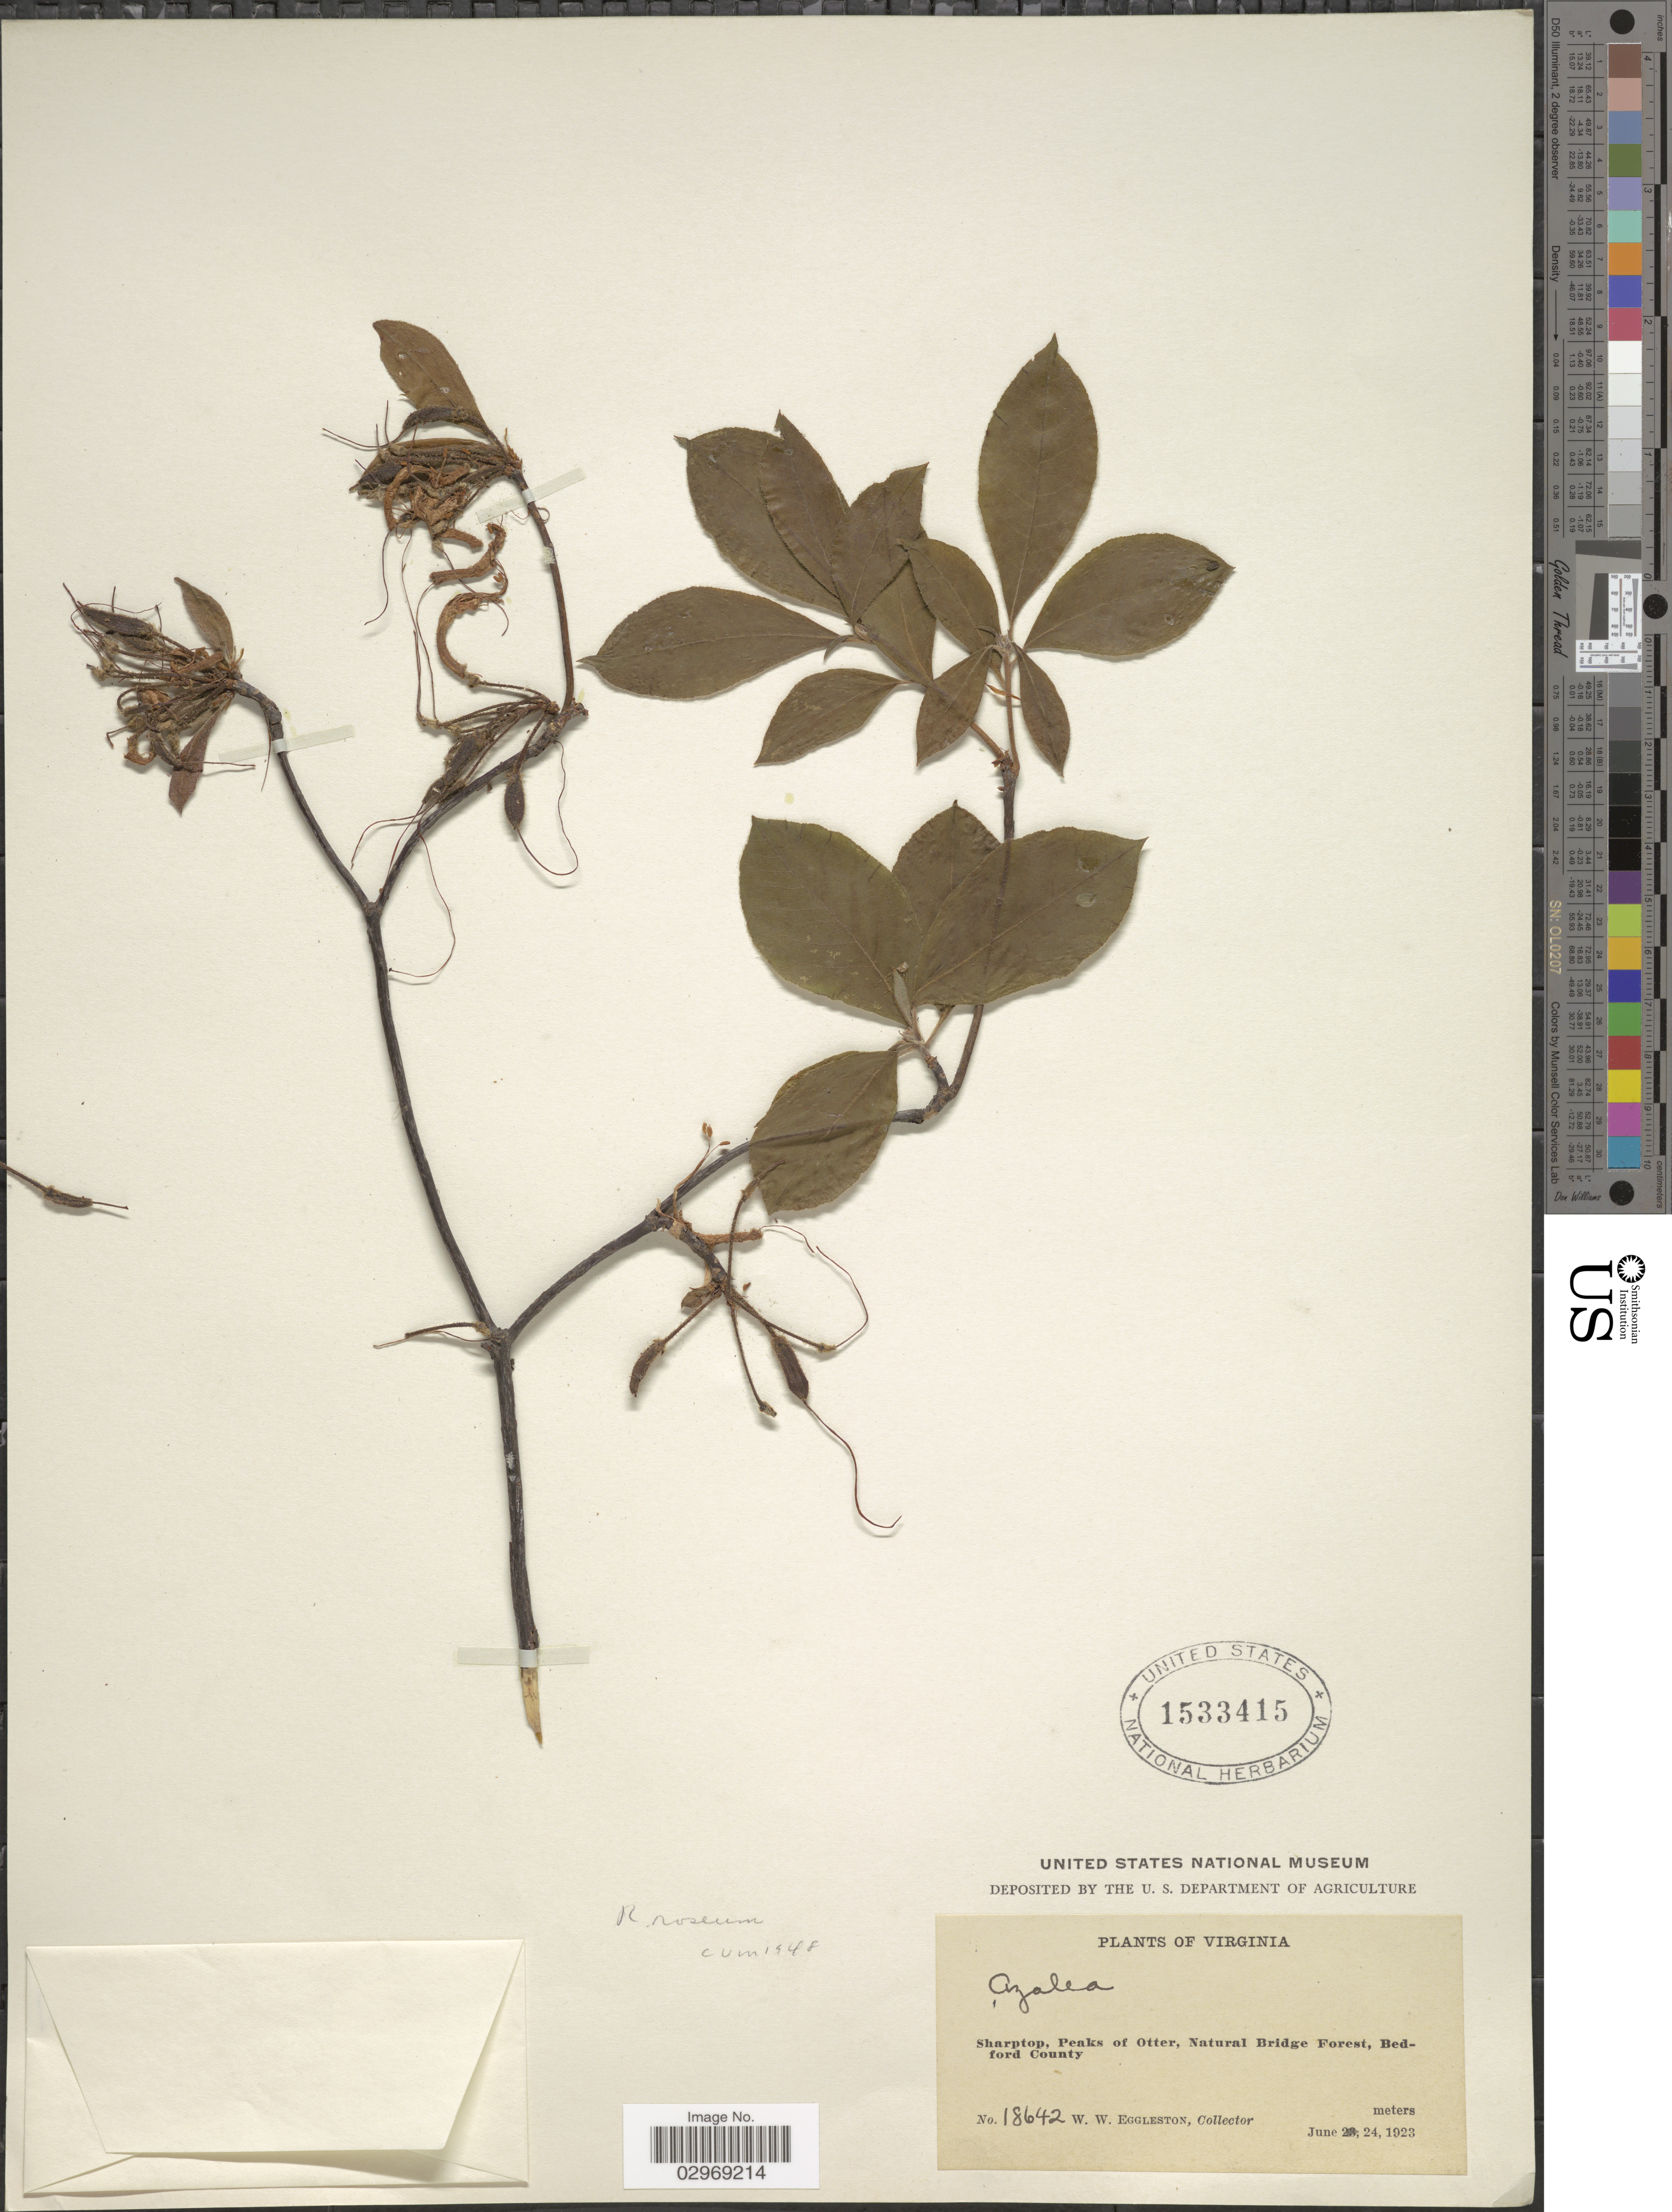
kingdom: Plantae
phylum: Tracheophyta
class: Magnoliopsida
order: Ericales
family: Ericaceae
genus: Rhododendron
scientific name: Rhododendron roseum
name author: (Loisel.) Rehder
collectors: W. W. Eggleston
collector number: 18642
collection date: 1923-06-24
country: United States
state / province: Virginia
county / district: Bedford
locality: Sharptop, Peaks of Otter, Natural Bridge Forest, Bedford County.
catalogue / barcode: US 1533415